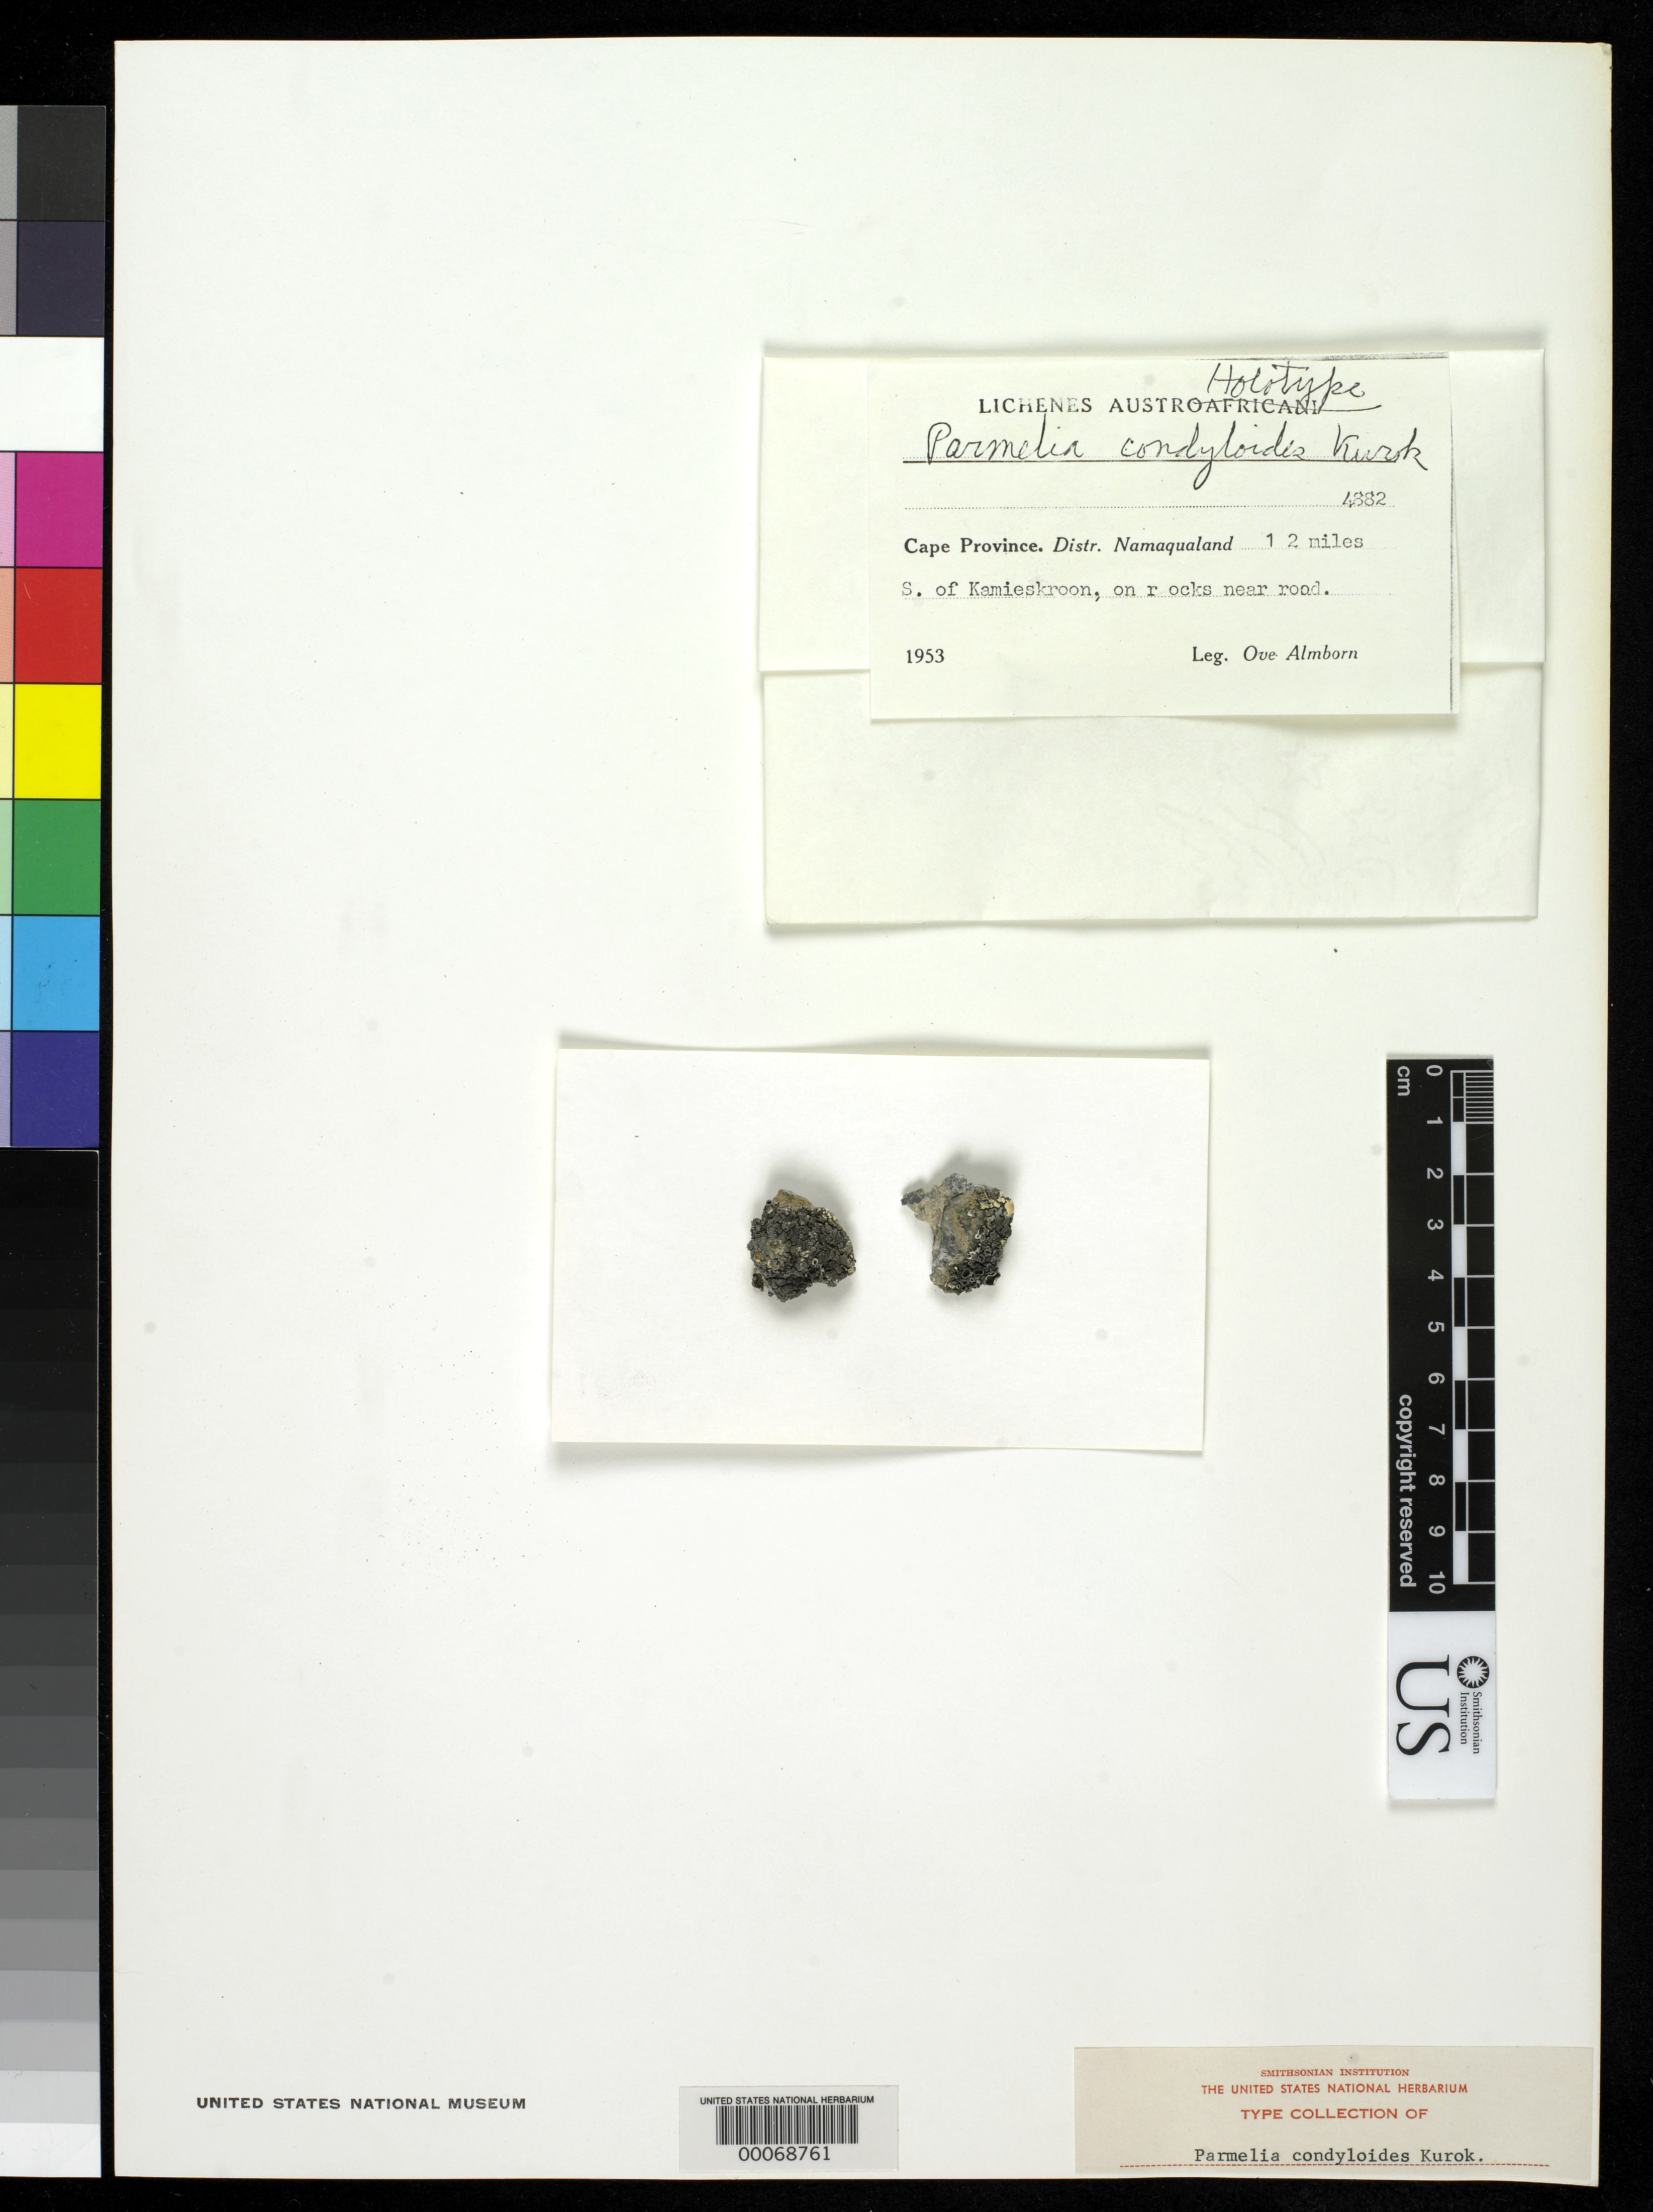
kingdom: Fungi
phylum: Ascomycota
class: Lecanoromycetes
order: Lecanorales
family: Parmeliaceae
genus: Parmelia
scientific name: Parmelia condyloides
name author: Kurok.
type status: Isotype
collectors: O. Almborn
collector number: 4882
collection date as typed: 1953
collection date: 1953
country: South Africa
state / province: Northern Cape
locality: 12 mi S of Kamieskroon. Namaqualand